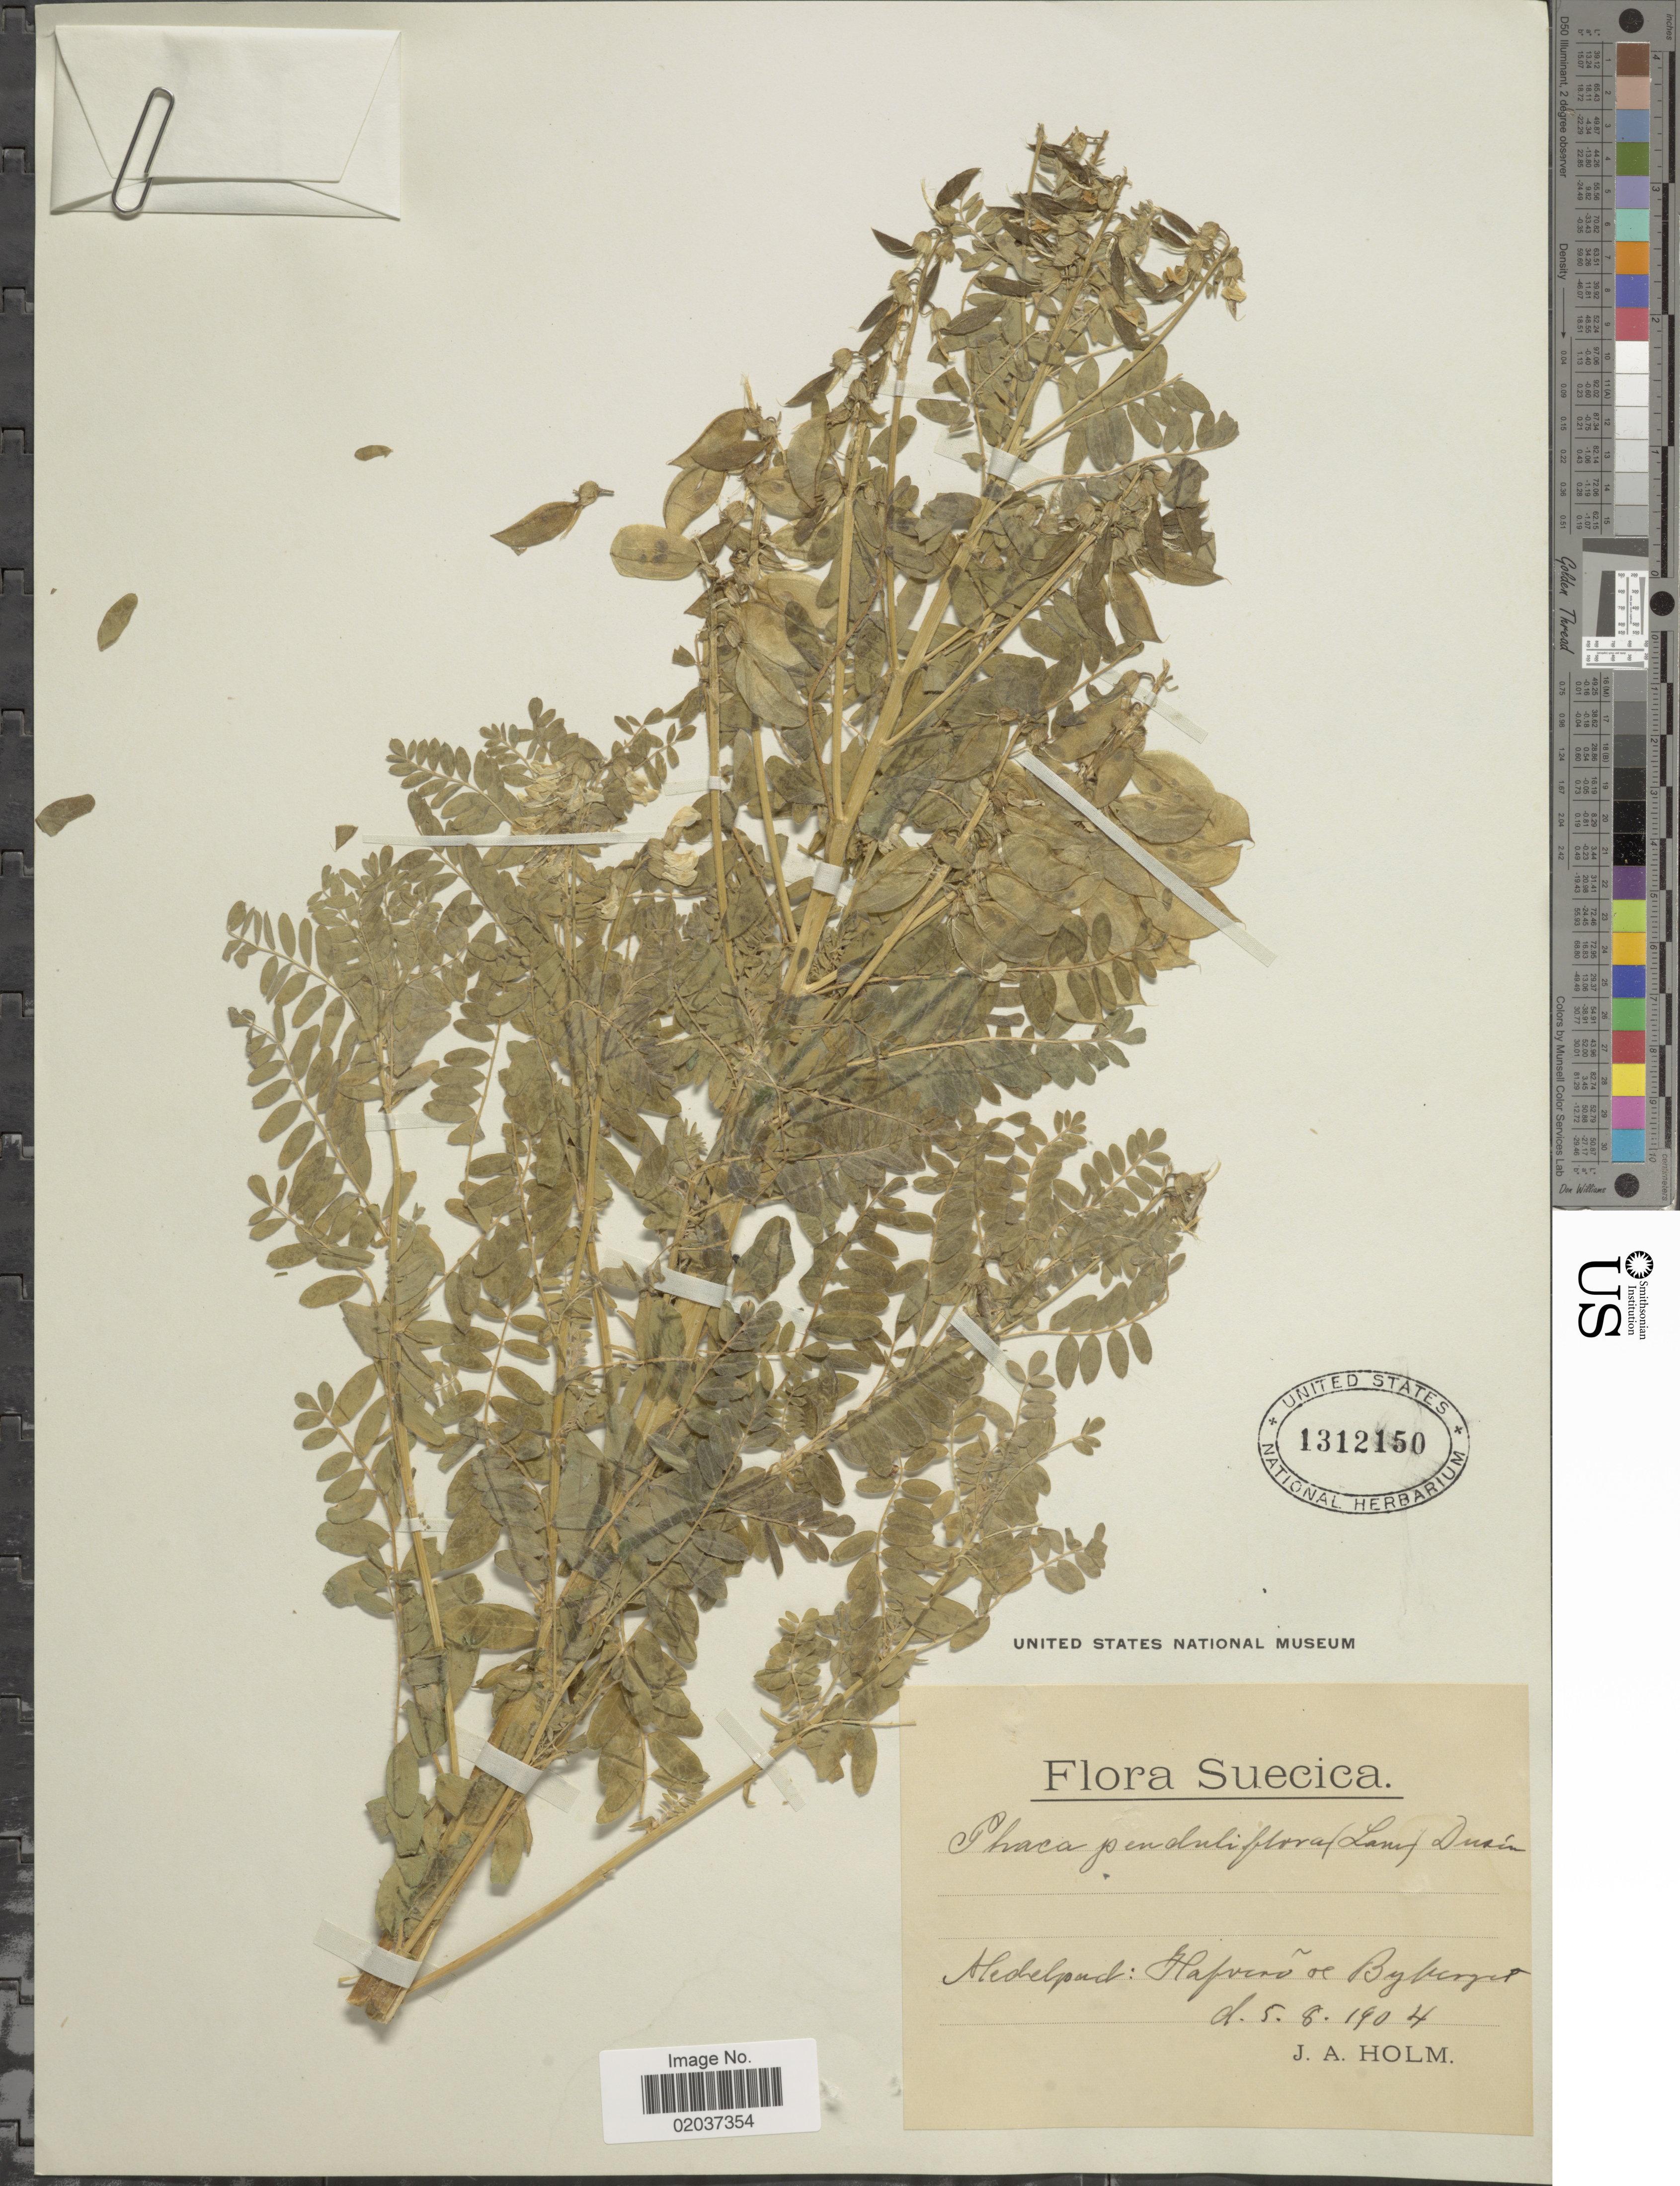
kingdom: Plantae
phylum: Tracheophyta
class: Magnoliopsida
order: Fabales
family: Fabaceae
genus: Astragalus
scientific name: Astragalus penduliflorus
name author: Lam.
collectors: J. Holm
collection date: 1904-08-05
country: Sweden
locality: Medelpad: Hafvero oe Byberget [interpreted]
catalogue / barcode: US 1312150